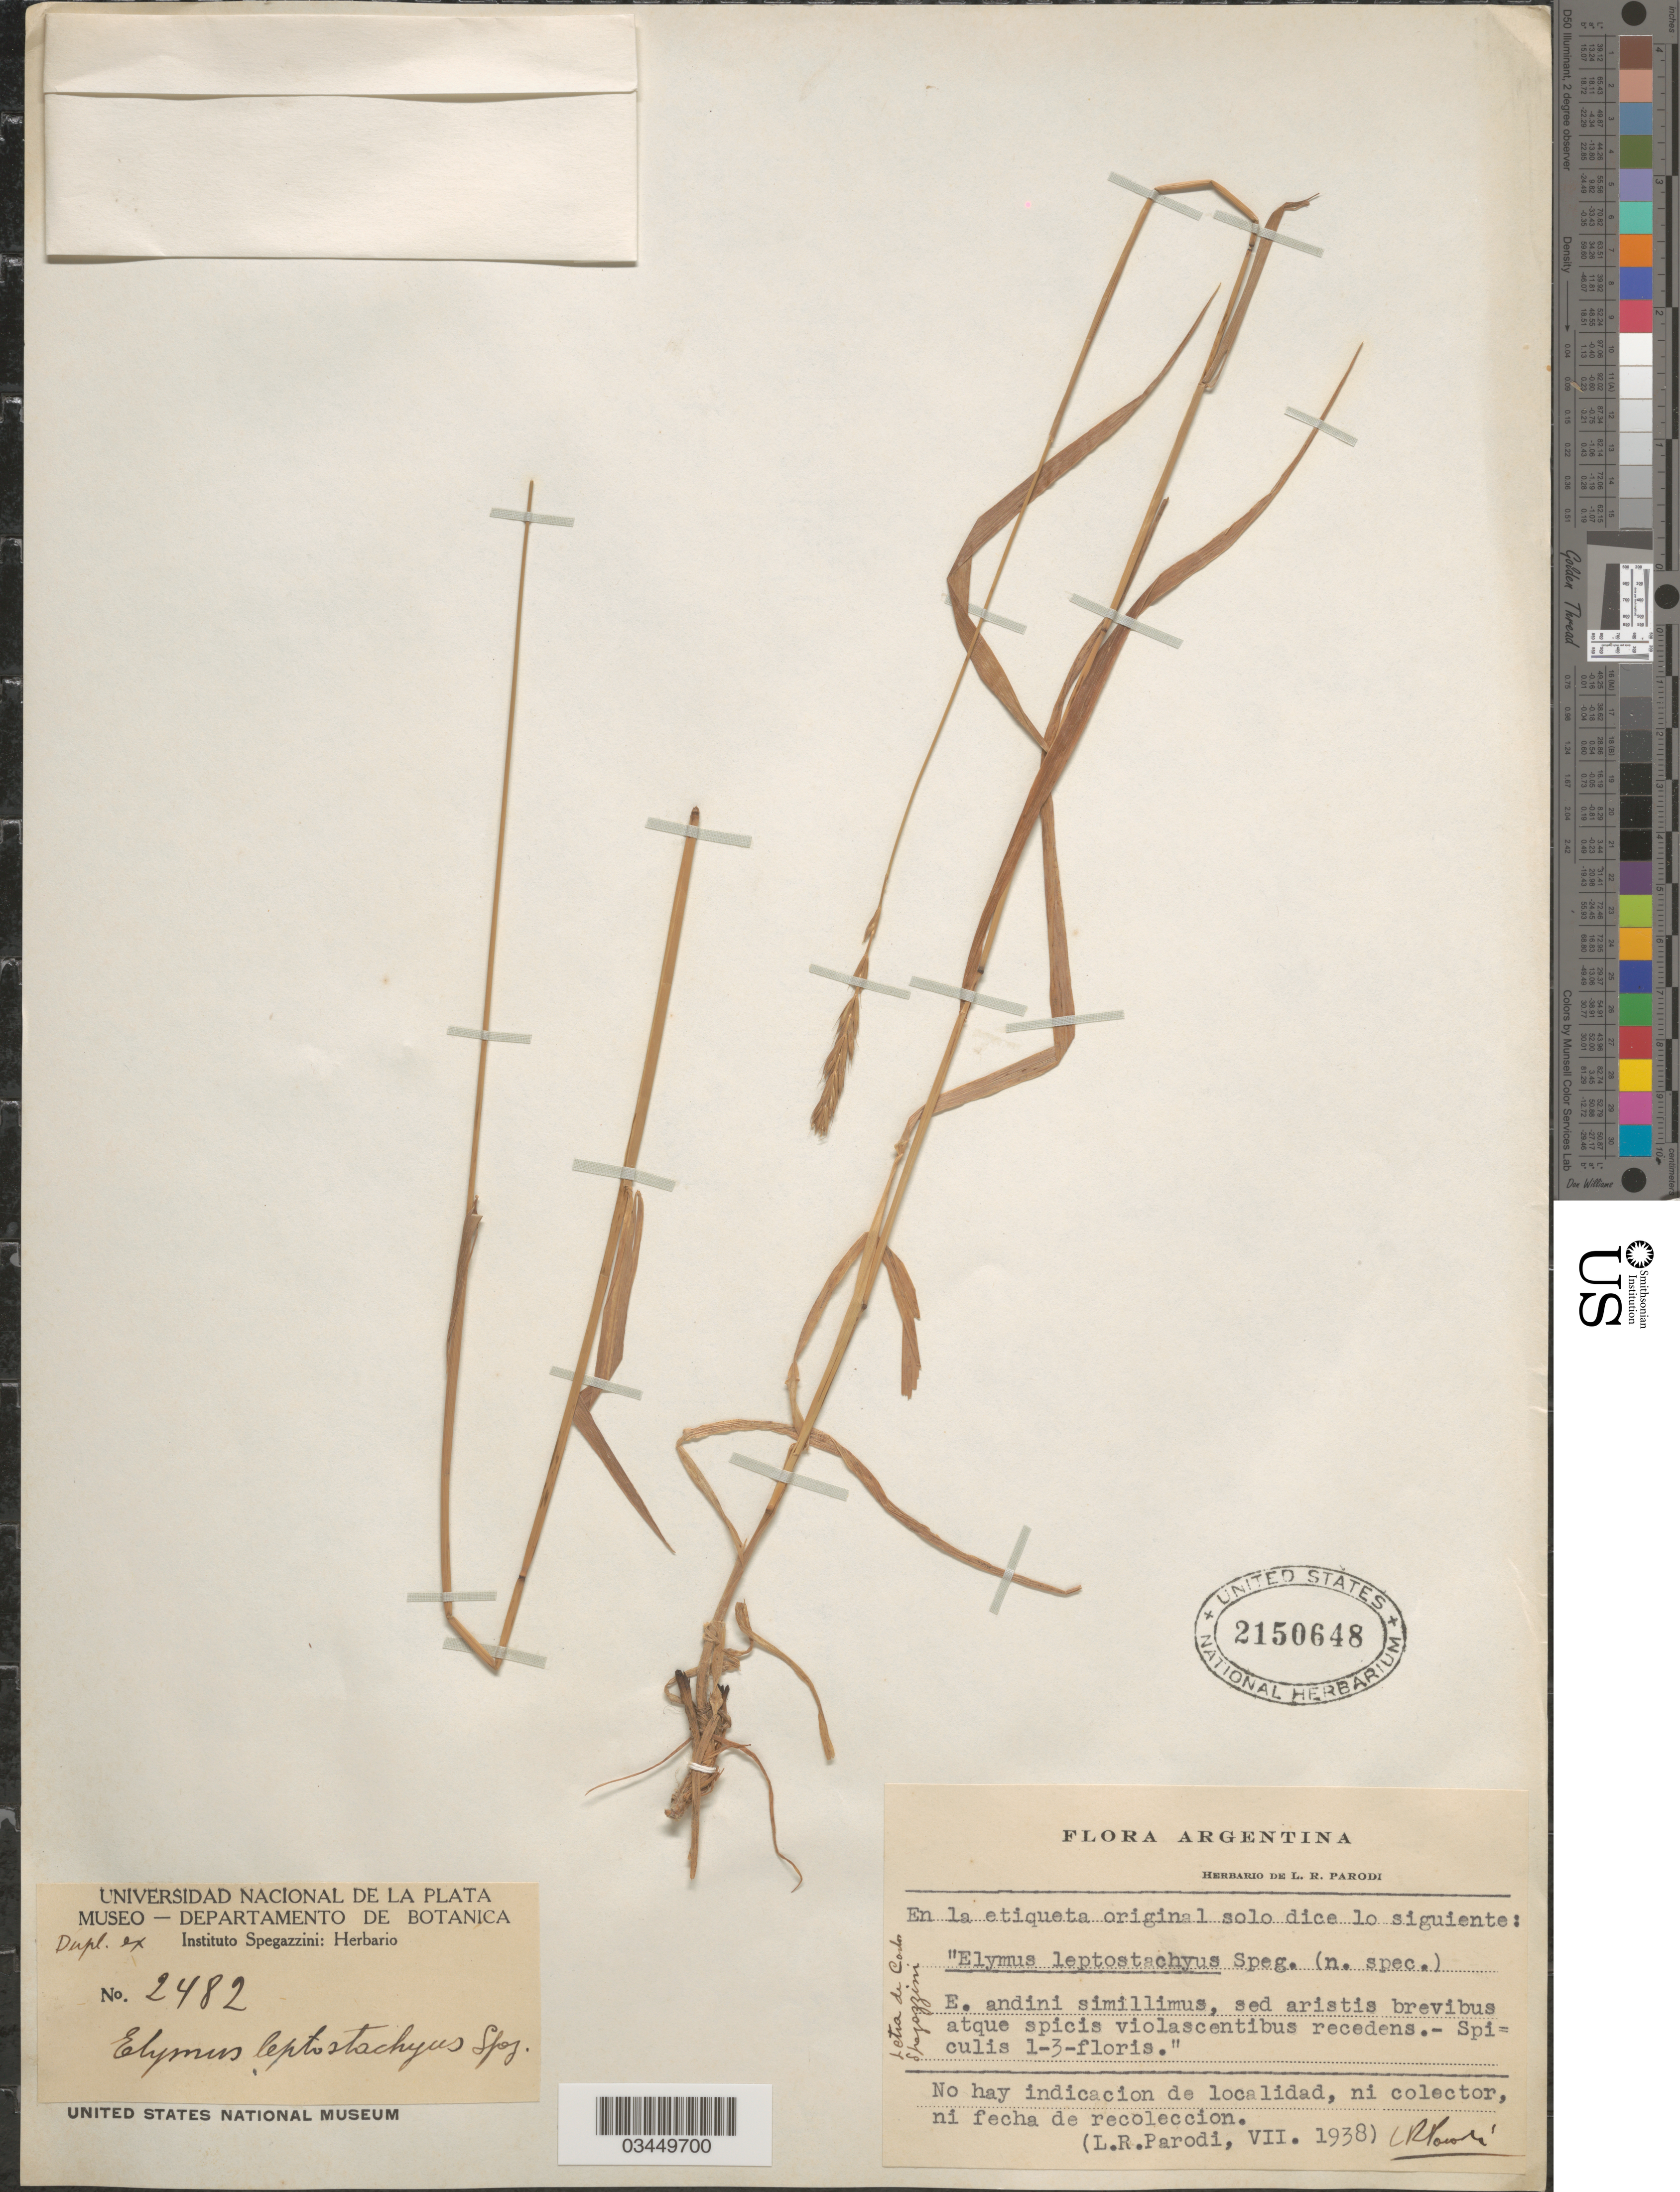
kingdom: Plantae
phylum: Tracheophyta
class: Liliopsida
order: Poales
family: Poaceae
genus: Elymus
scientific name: Elymus angulatus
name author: J. Presl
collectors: L. R. Parodi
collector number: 2482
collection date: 1938-07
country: Argentina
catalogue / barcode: US 2150648